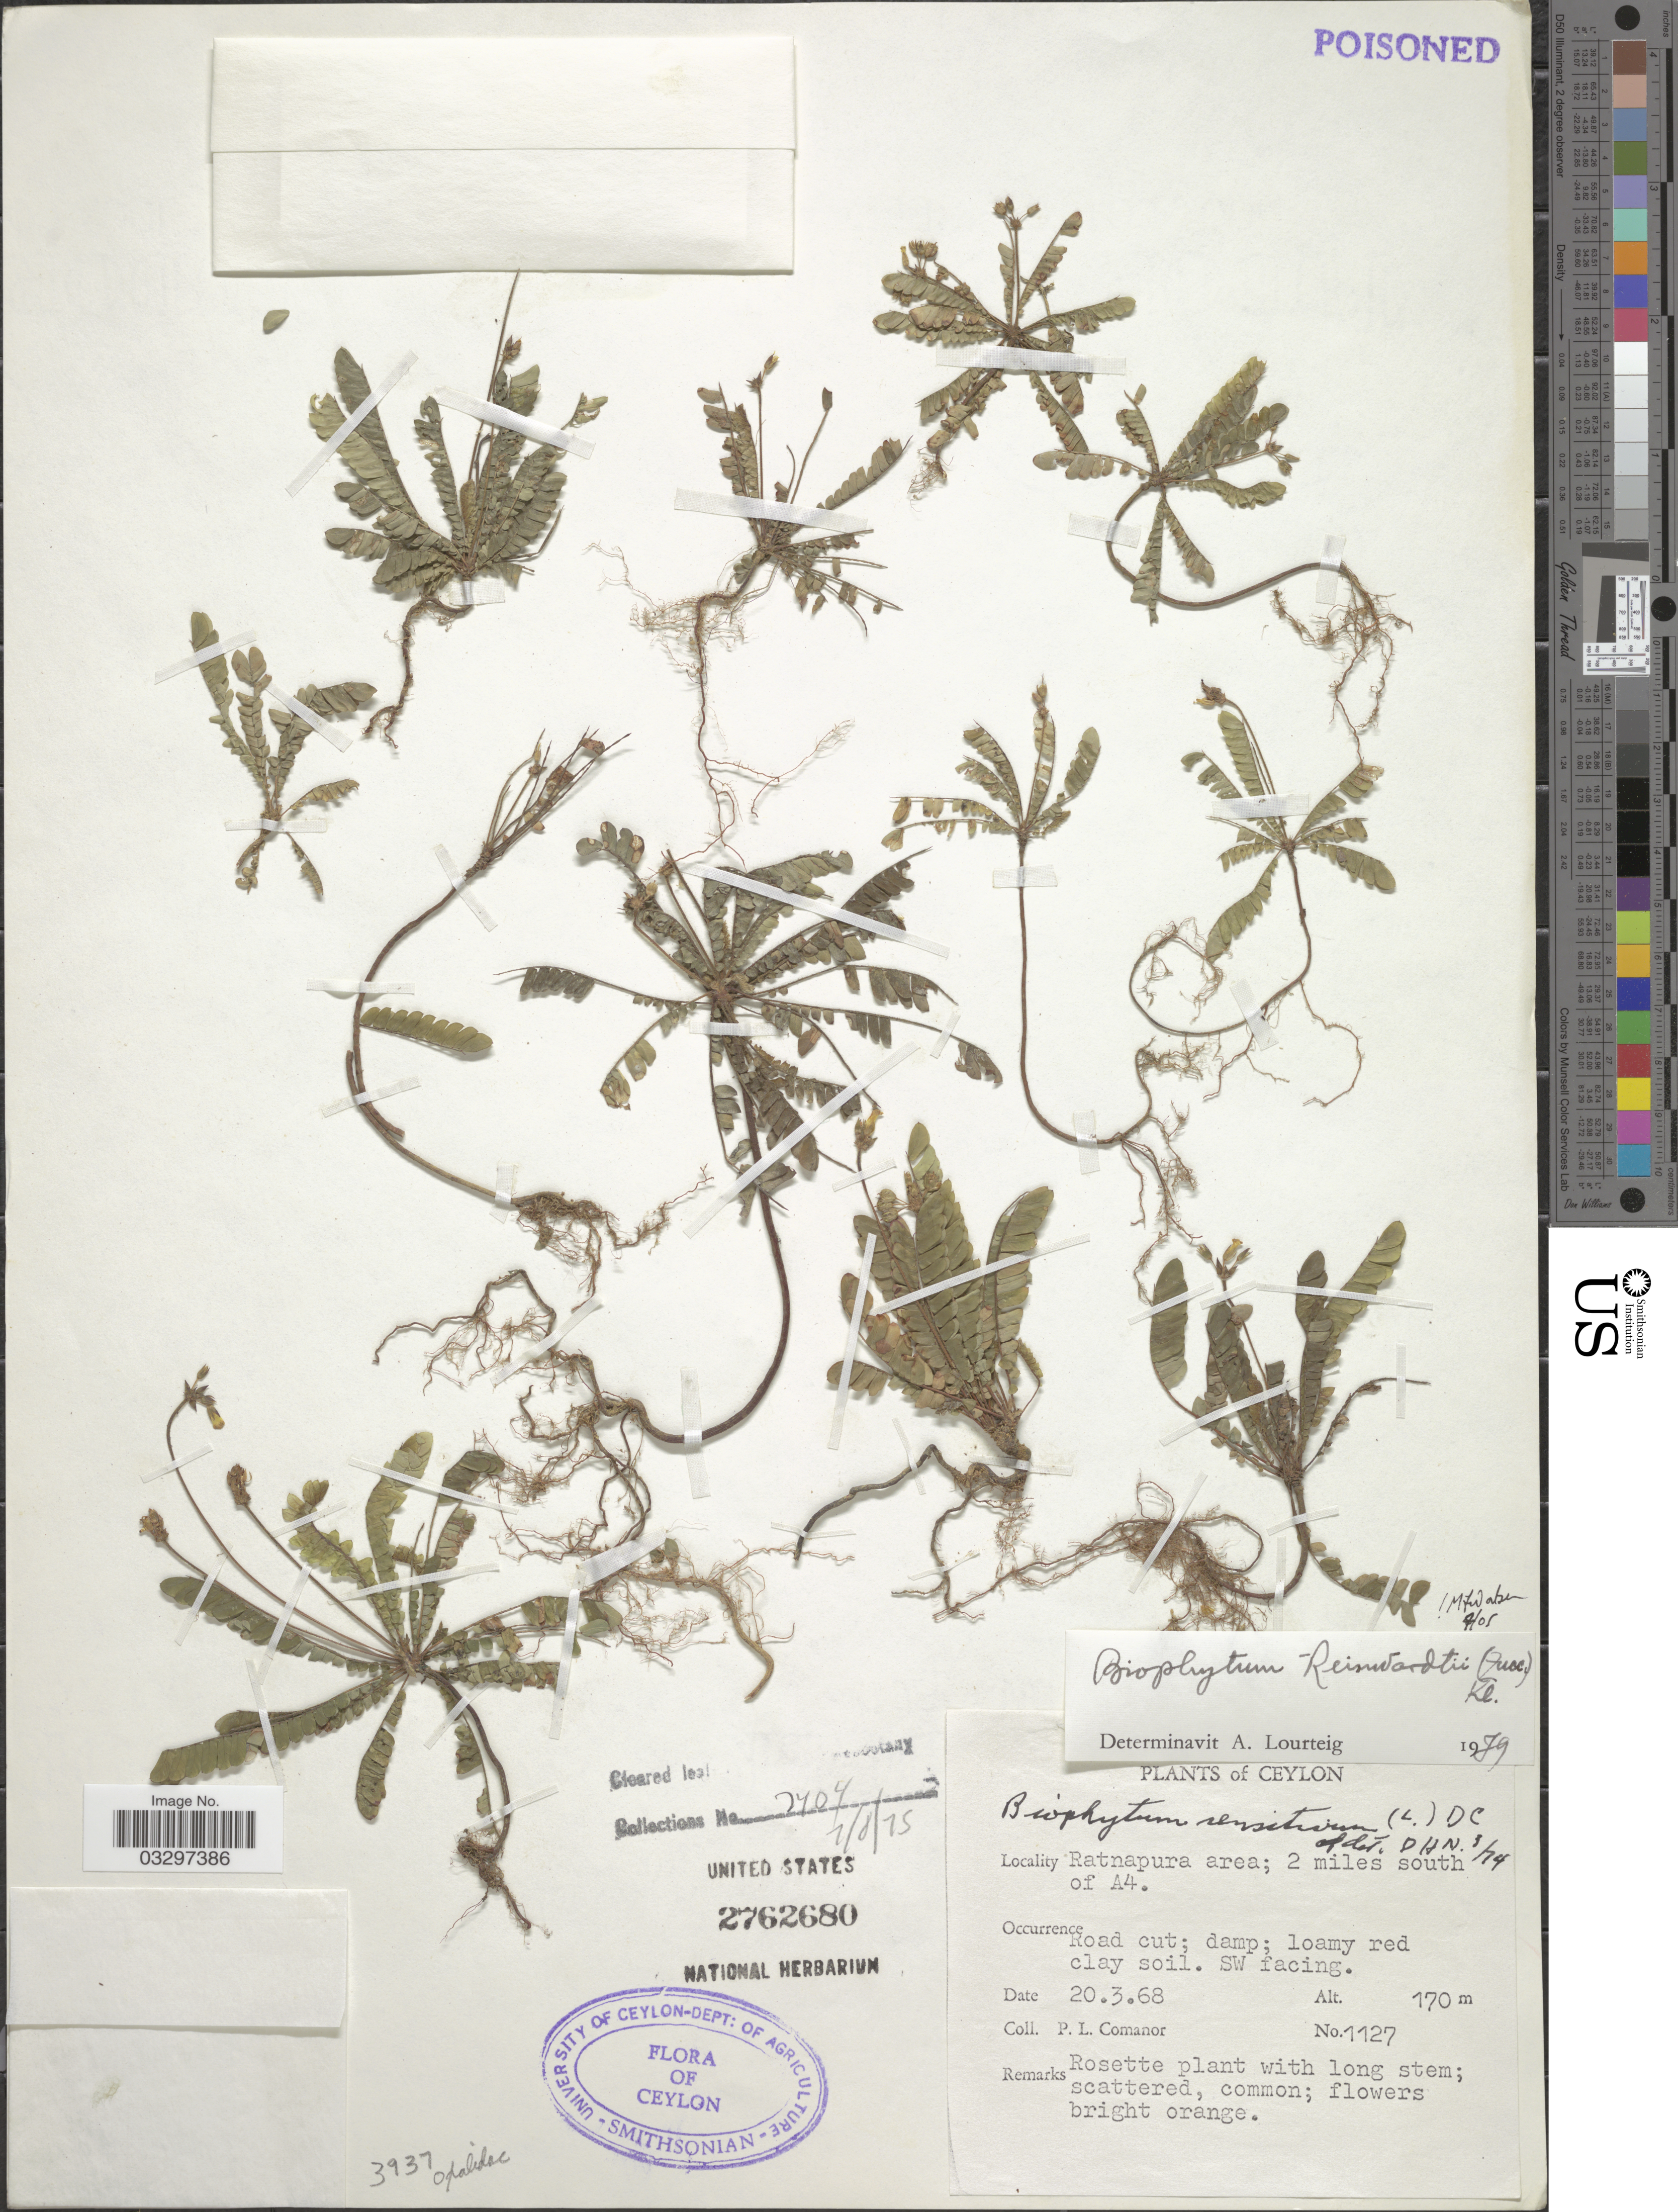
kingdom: Plantae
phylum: Tracheophyta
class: Magnoliopsida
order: Oxalidales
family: Oxalidaceae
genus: Biophytum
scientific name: Biophytum reinwardtii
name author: (Zucc.) Klotzsch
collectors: P. Comanor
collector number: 1127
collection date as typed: Transcribed d/m/y: 20/3/68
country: Sri Lanka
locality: Ceylon. Ratnapura area; 2 miles south of A4. SW facing.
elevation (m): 170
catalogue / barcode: US 2762680